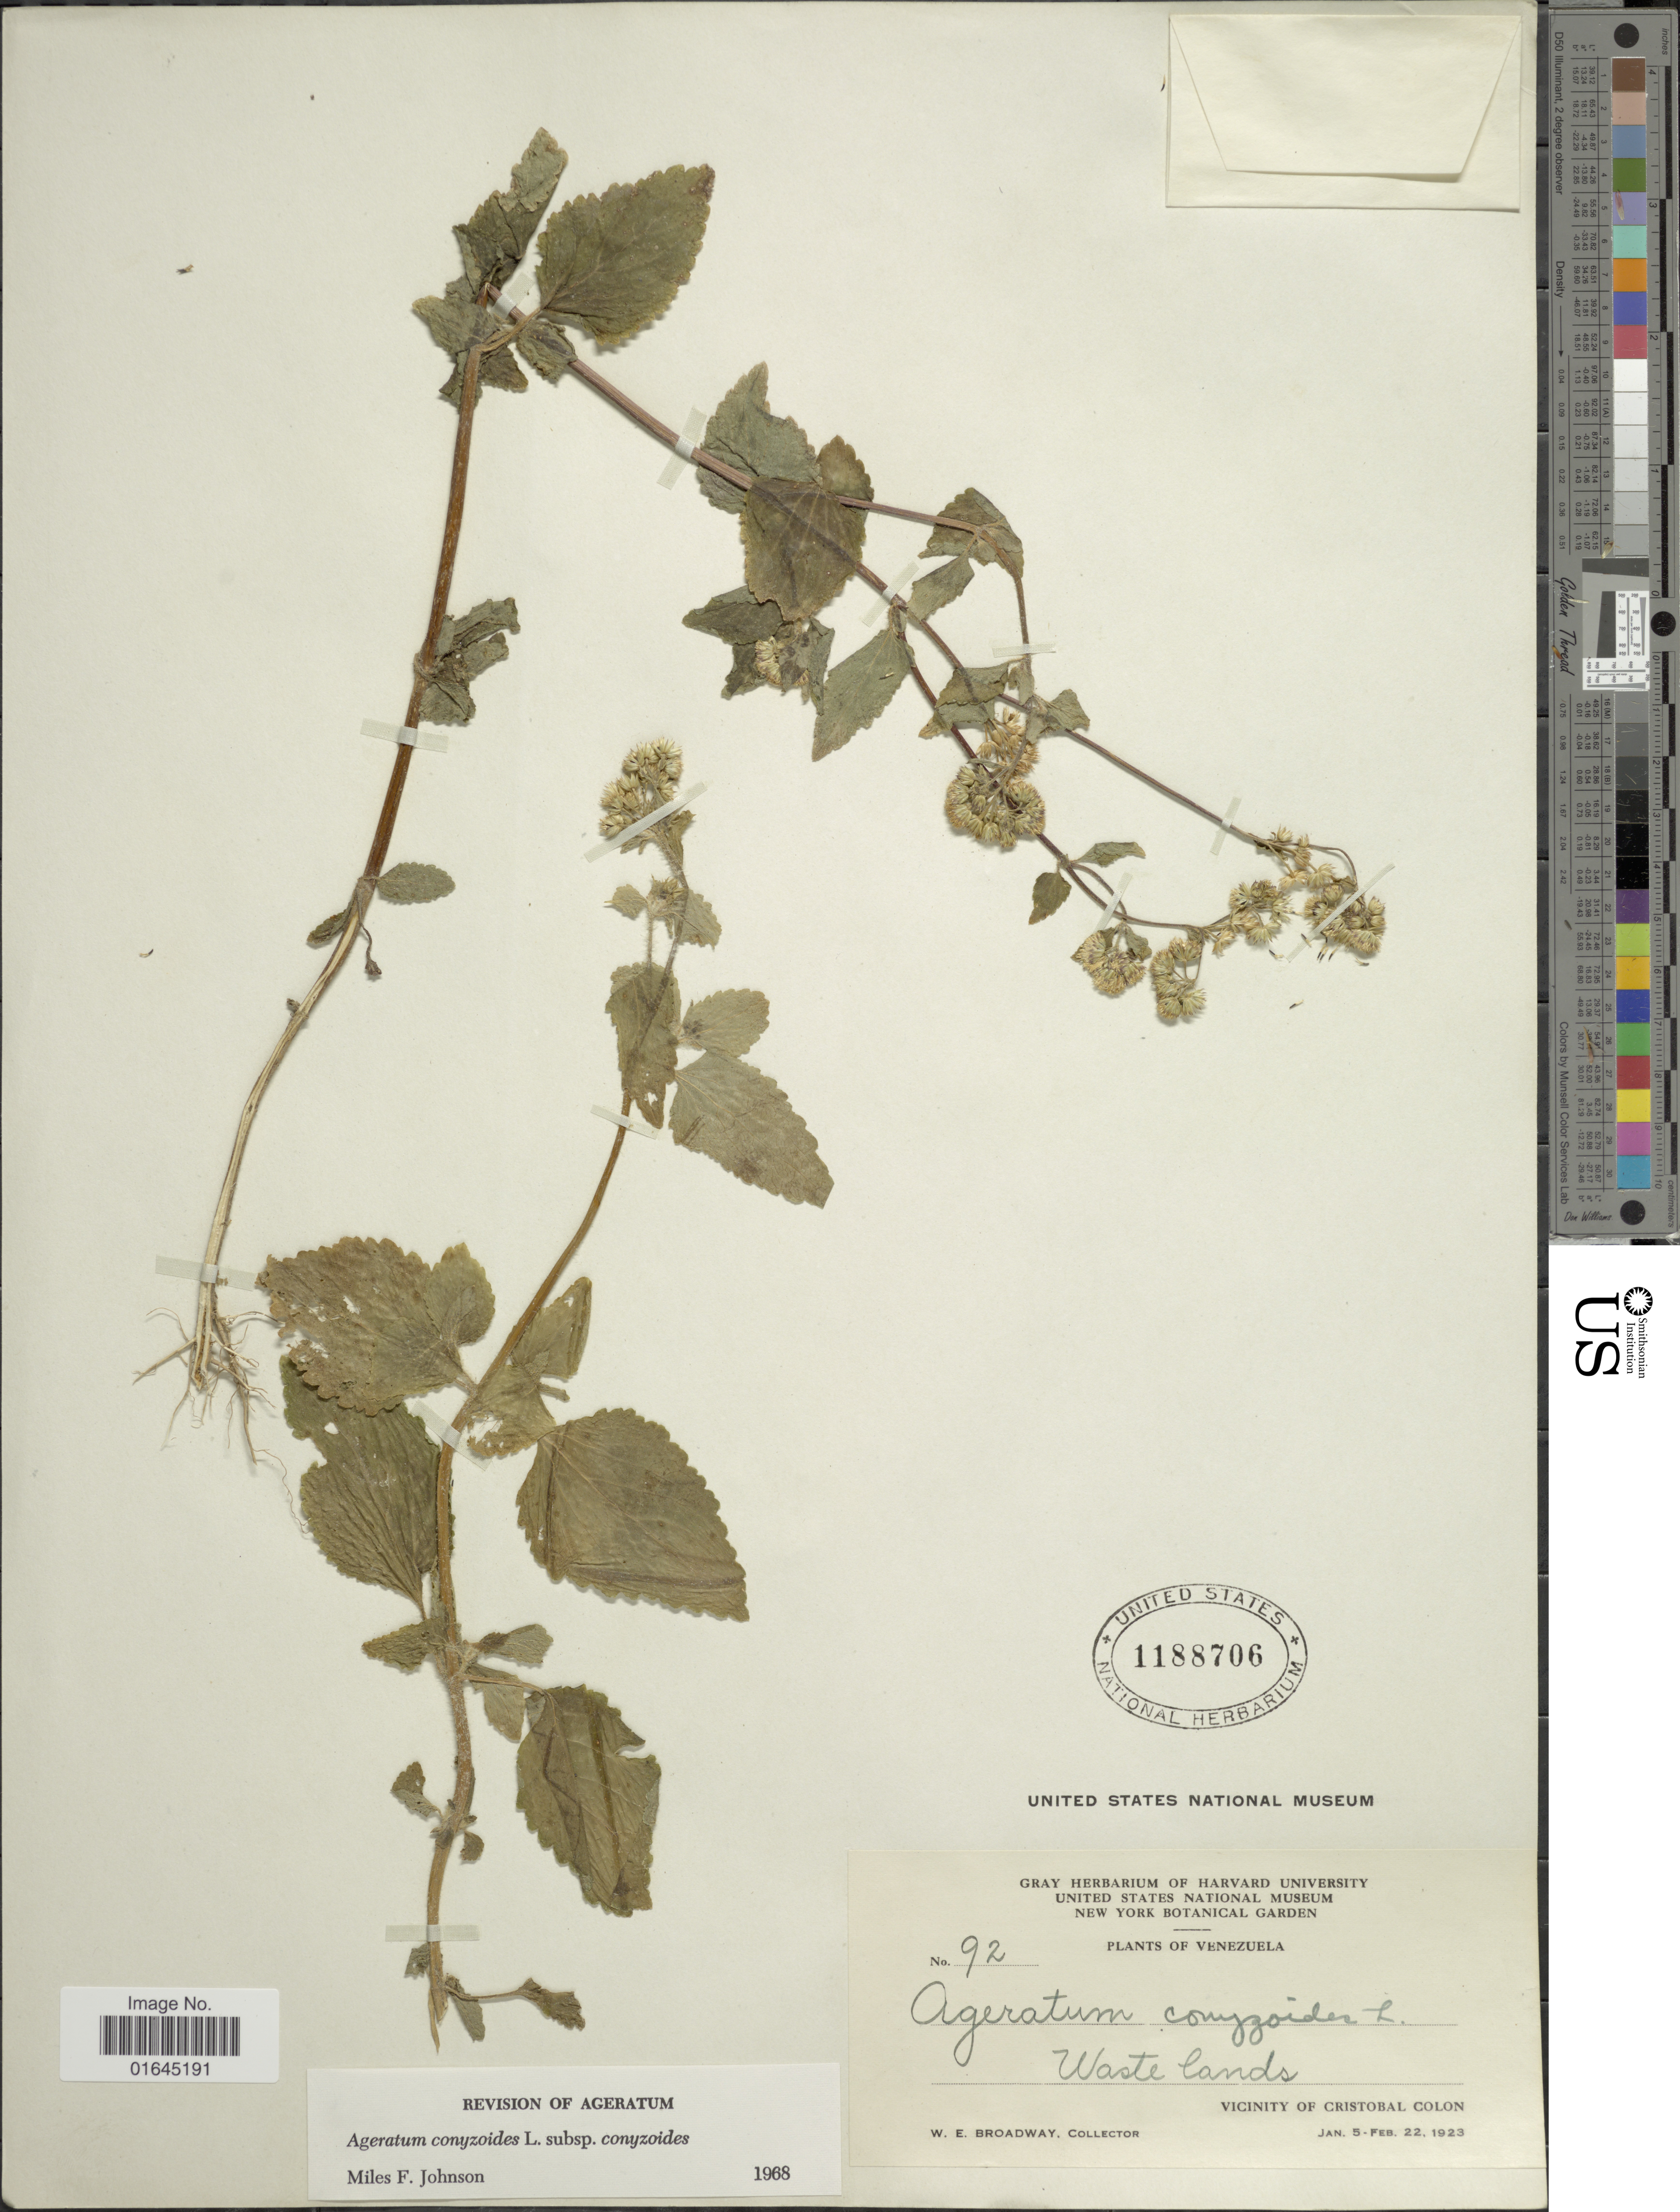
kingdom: Plantae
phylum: Tracheophyta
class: Magnoliopsida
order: Asterales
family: Asteraceae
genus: Ageratum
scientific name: Ageratum conyzoides subsp. conyzoides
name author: L.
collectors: W. E. Broadway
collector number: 92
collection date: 1923-01-05/1923-02-22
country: Venezuela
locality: Waste Lands, vicinity of Cristobal Colon.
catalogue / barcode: US 1188706